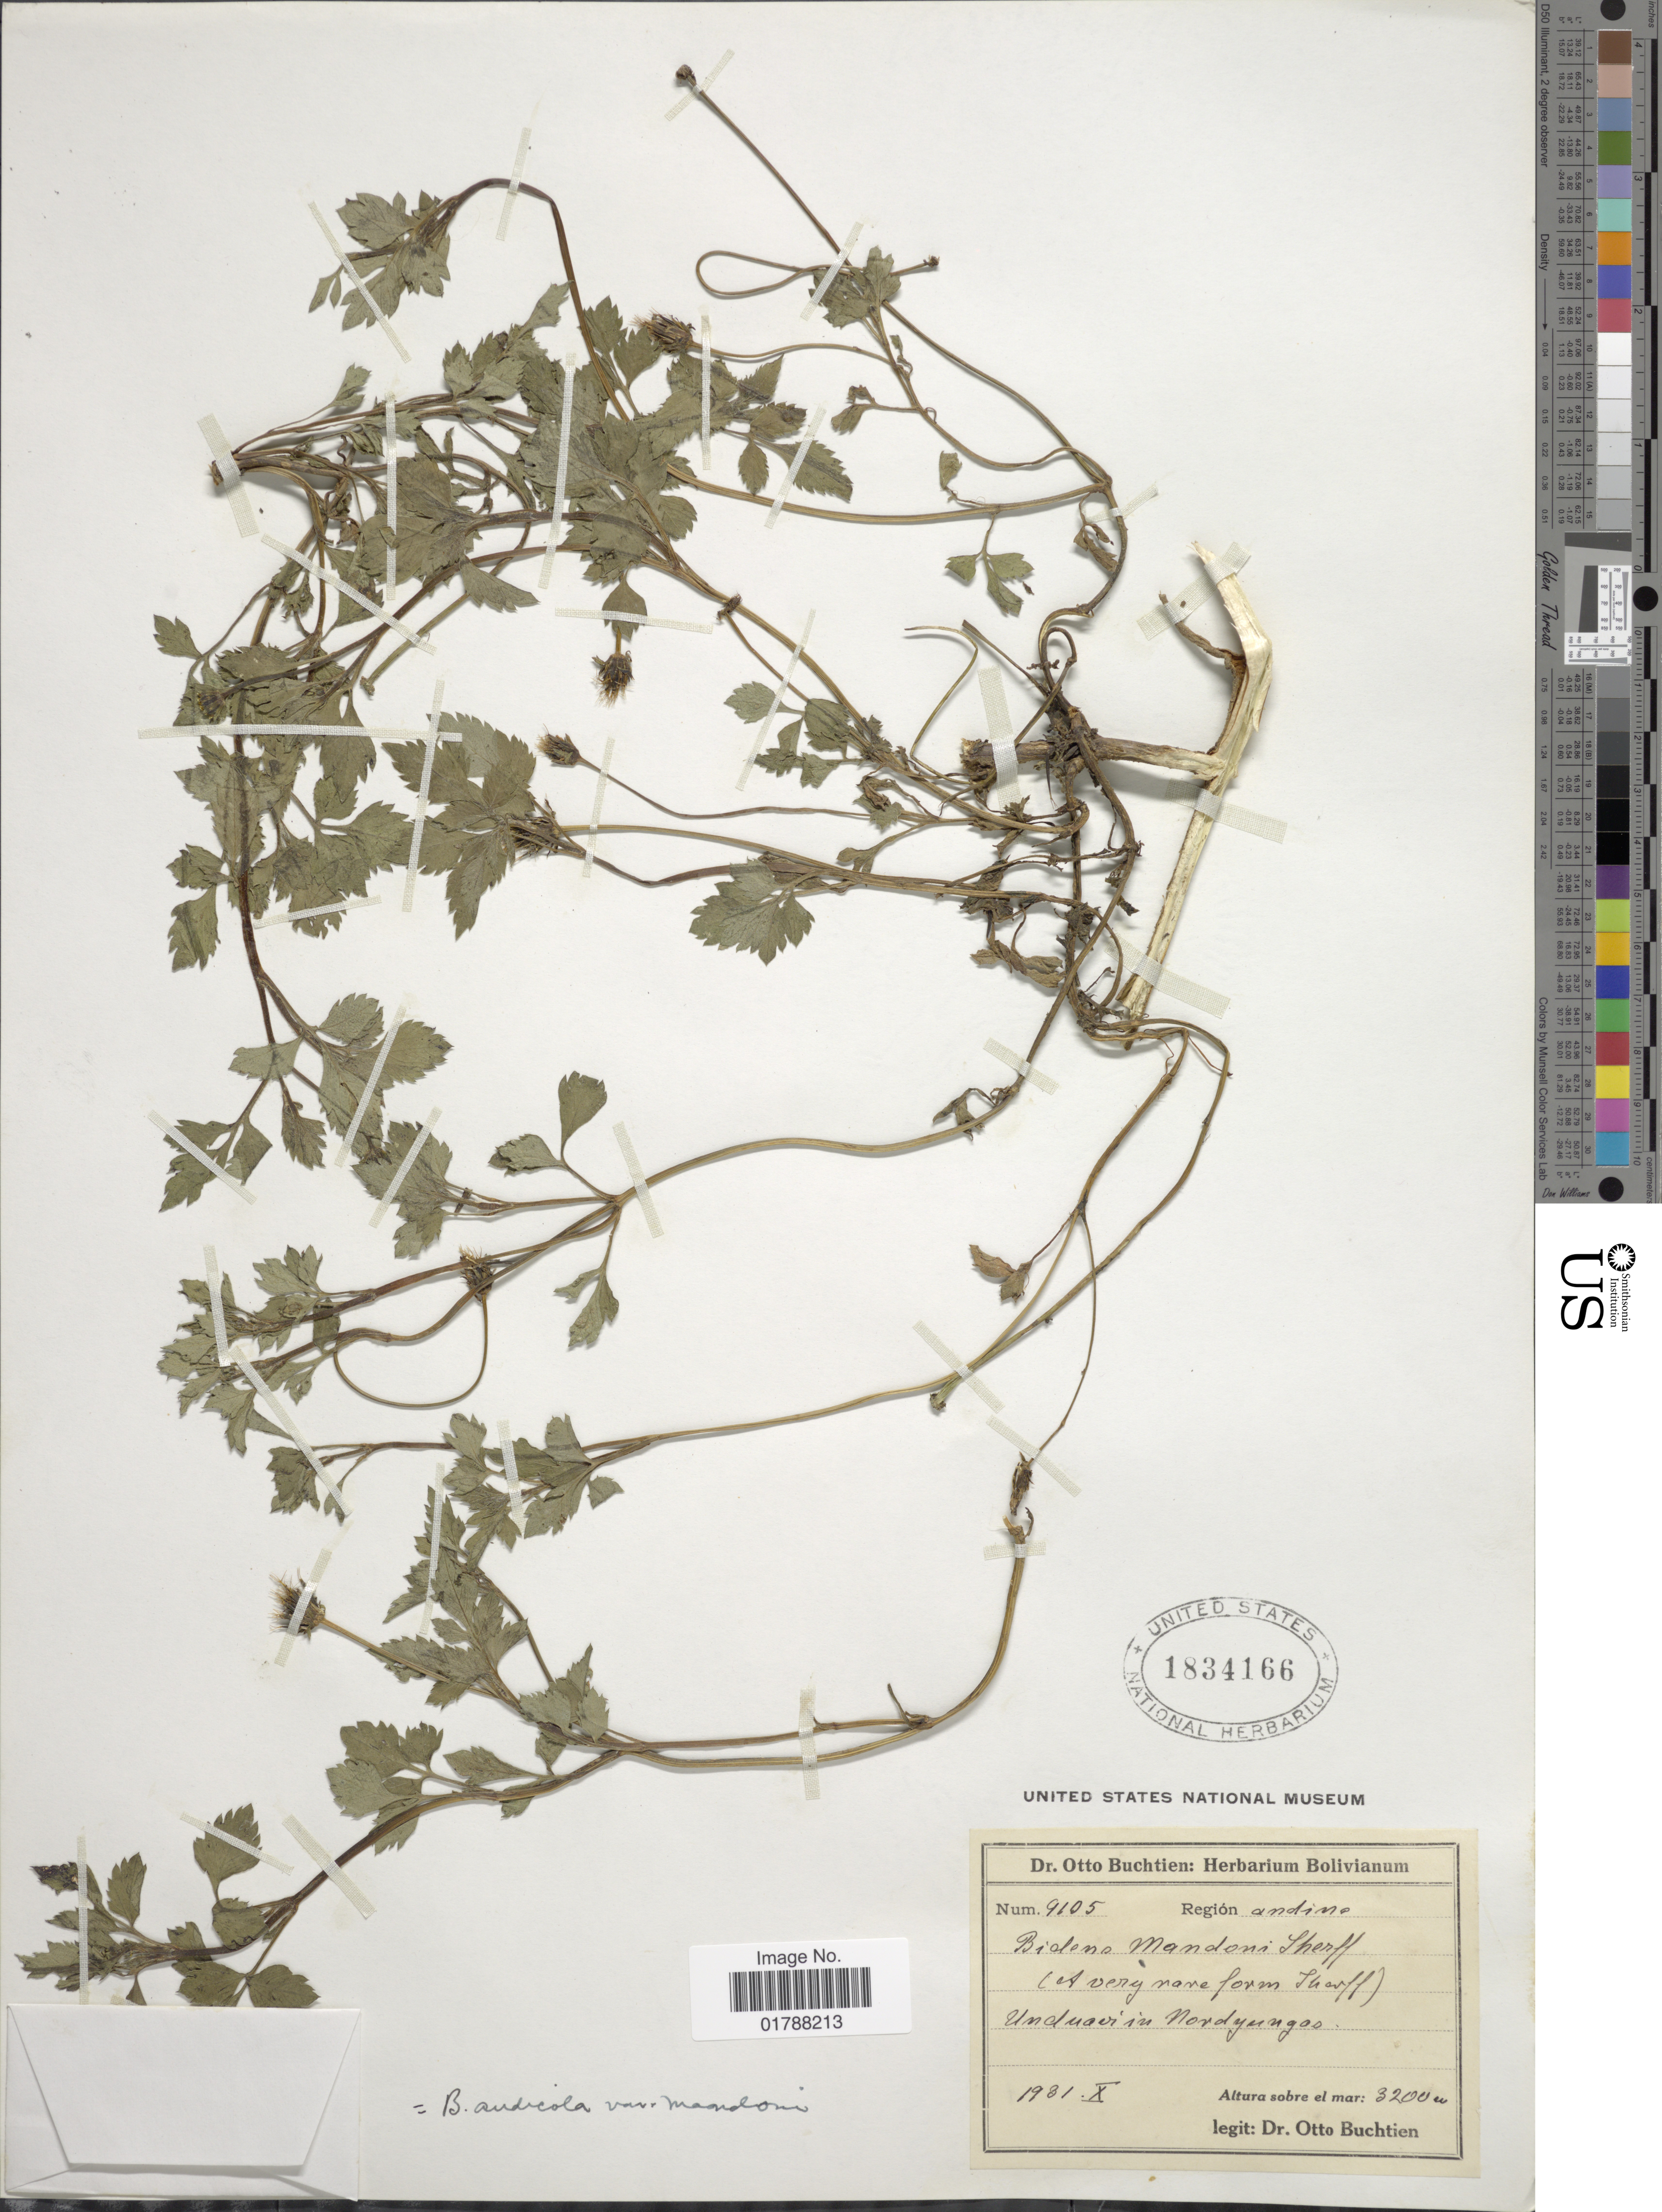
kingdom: Plantae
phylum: Tracheophyta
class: Magnoliopsida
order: Asterales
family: Asteraceae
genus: Bidens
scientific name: Bidens andicola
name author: Kunth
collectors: O. Buchtien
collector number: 9105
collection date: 1931-10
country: Bolivia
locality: Región andino. Unduavi in Nordyungas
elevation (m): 3200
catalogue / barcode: US 1834166